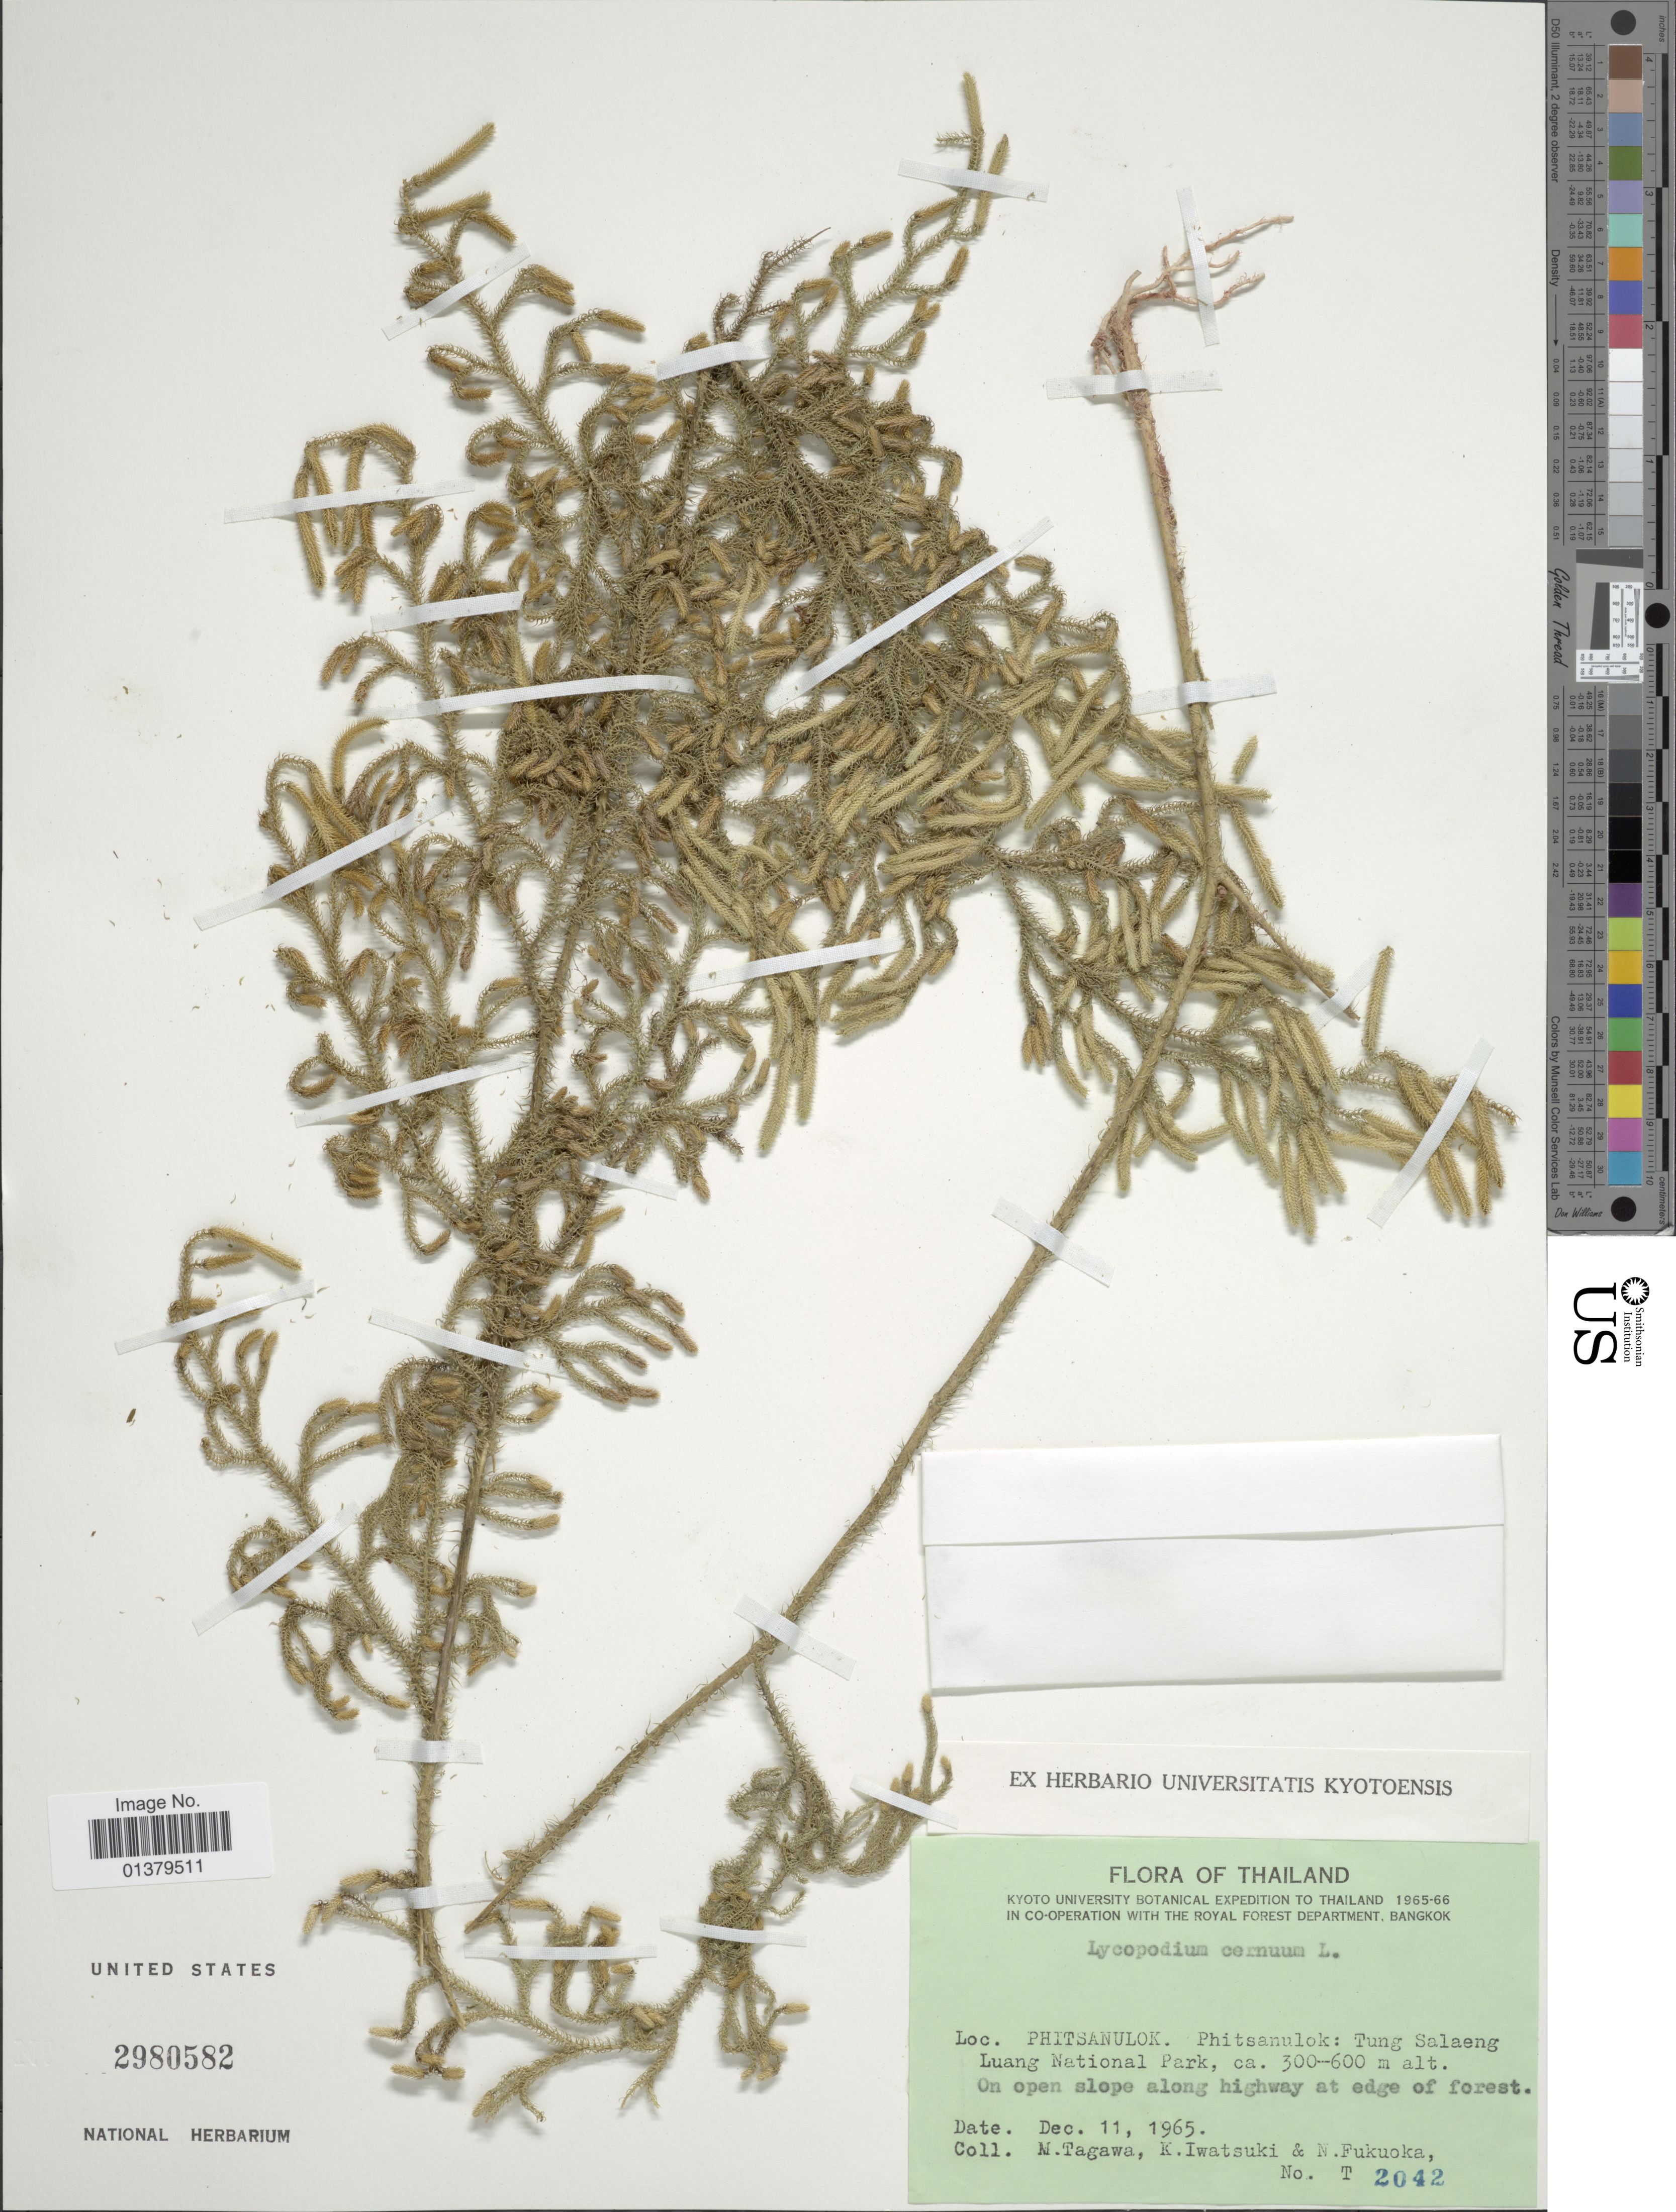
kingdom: Plantae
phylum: Tracheophyta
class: Lycopodiopsida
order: Lycopodiales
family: Lycopodiaceae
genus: Palhinhaea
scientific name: Palhinhaea cernua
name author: (L.) Vasc. & Franco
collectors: M. Tagawa, K. Iwatsuki & N. Fukuoka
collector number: T 2042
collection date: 1965-12-11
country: Thailand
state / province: Phitsanulok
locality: Tung Saleng Luang National Park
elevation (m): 300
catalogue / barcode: US 2980582